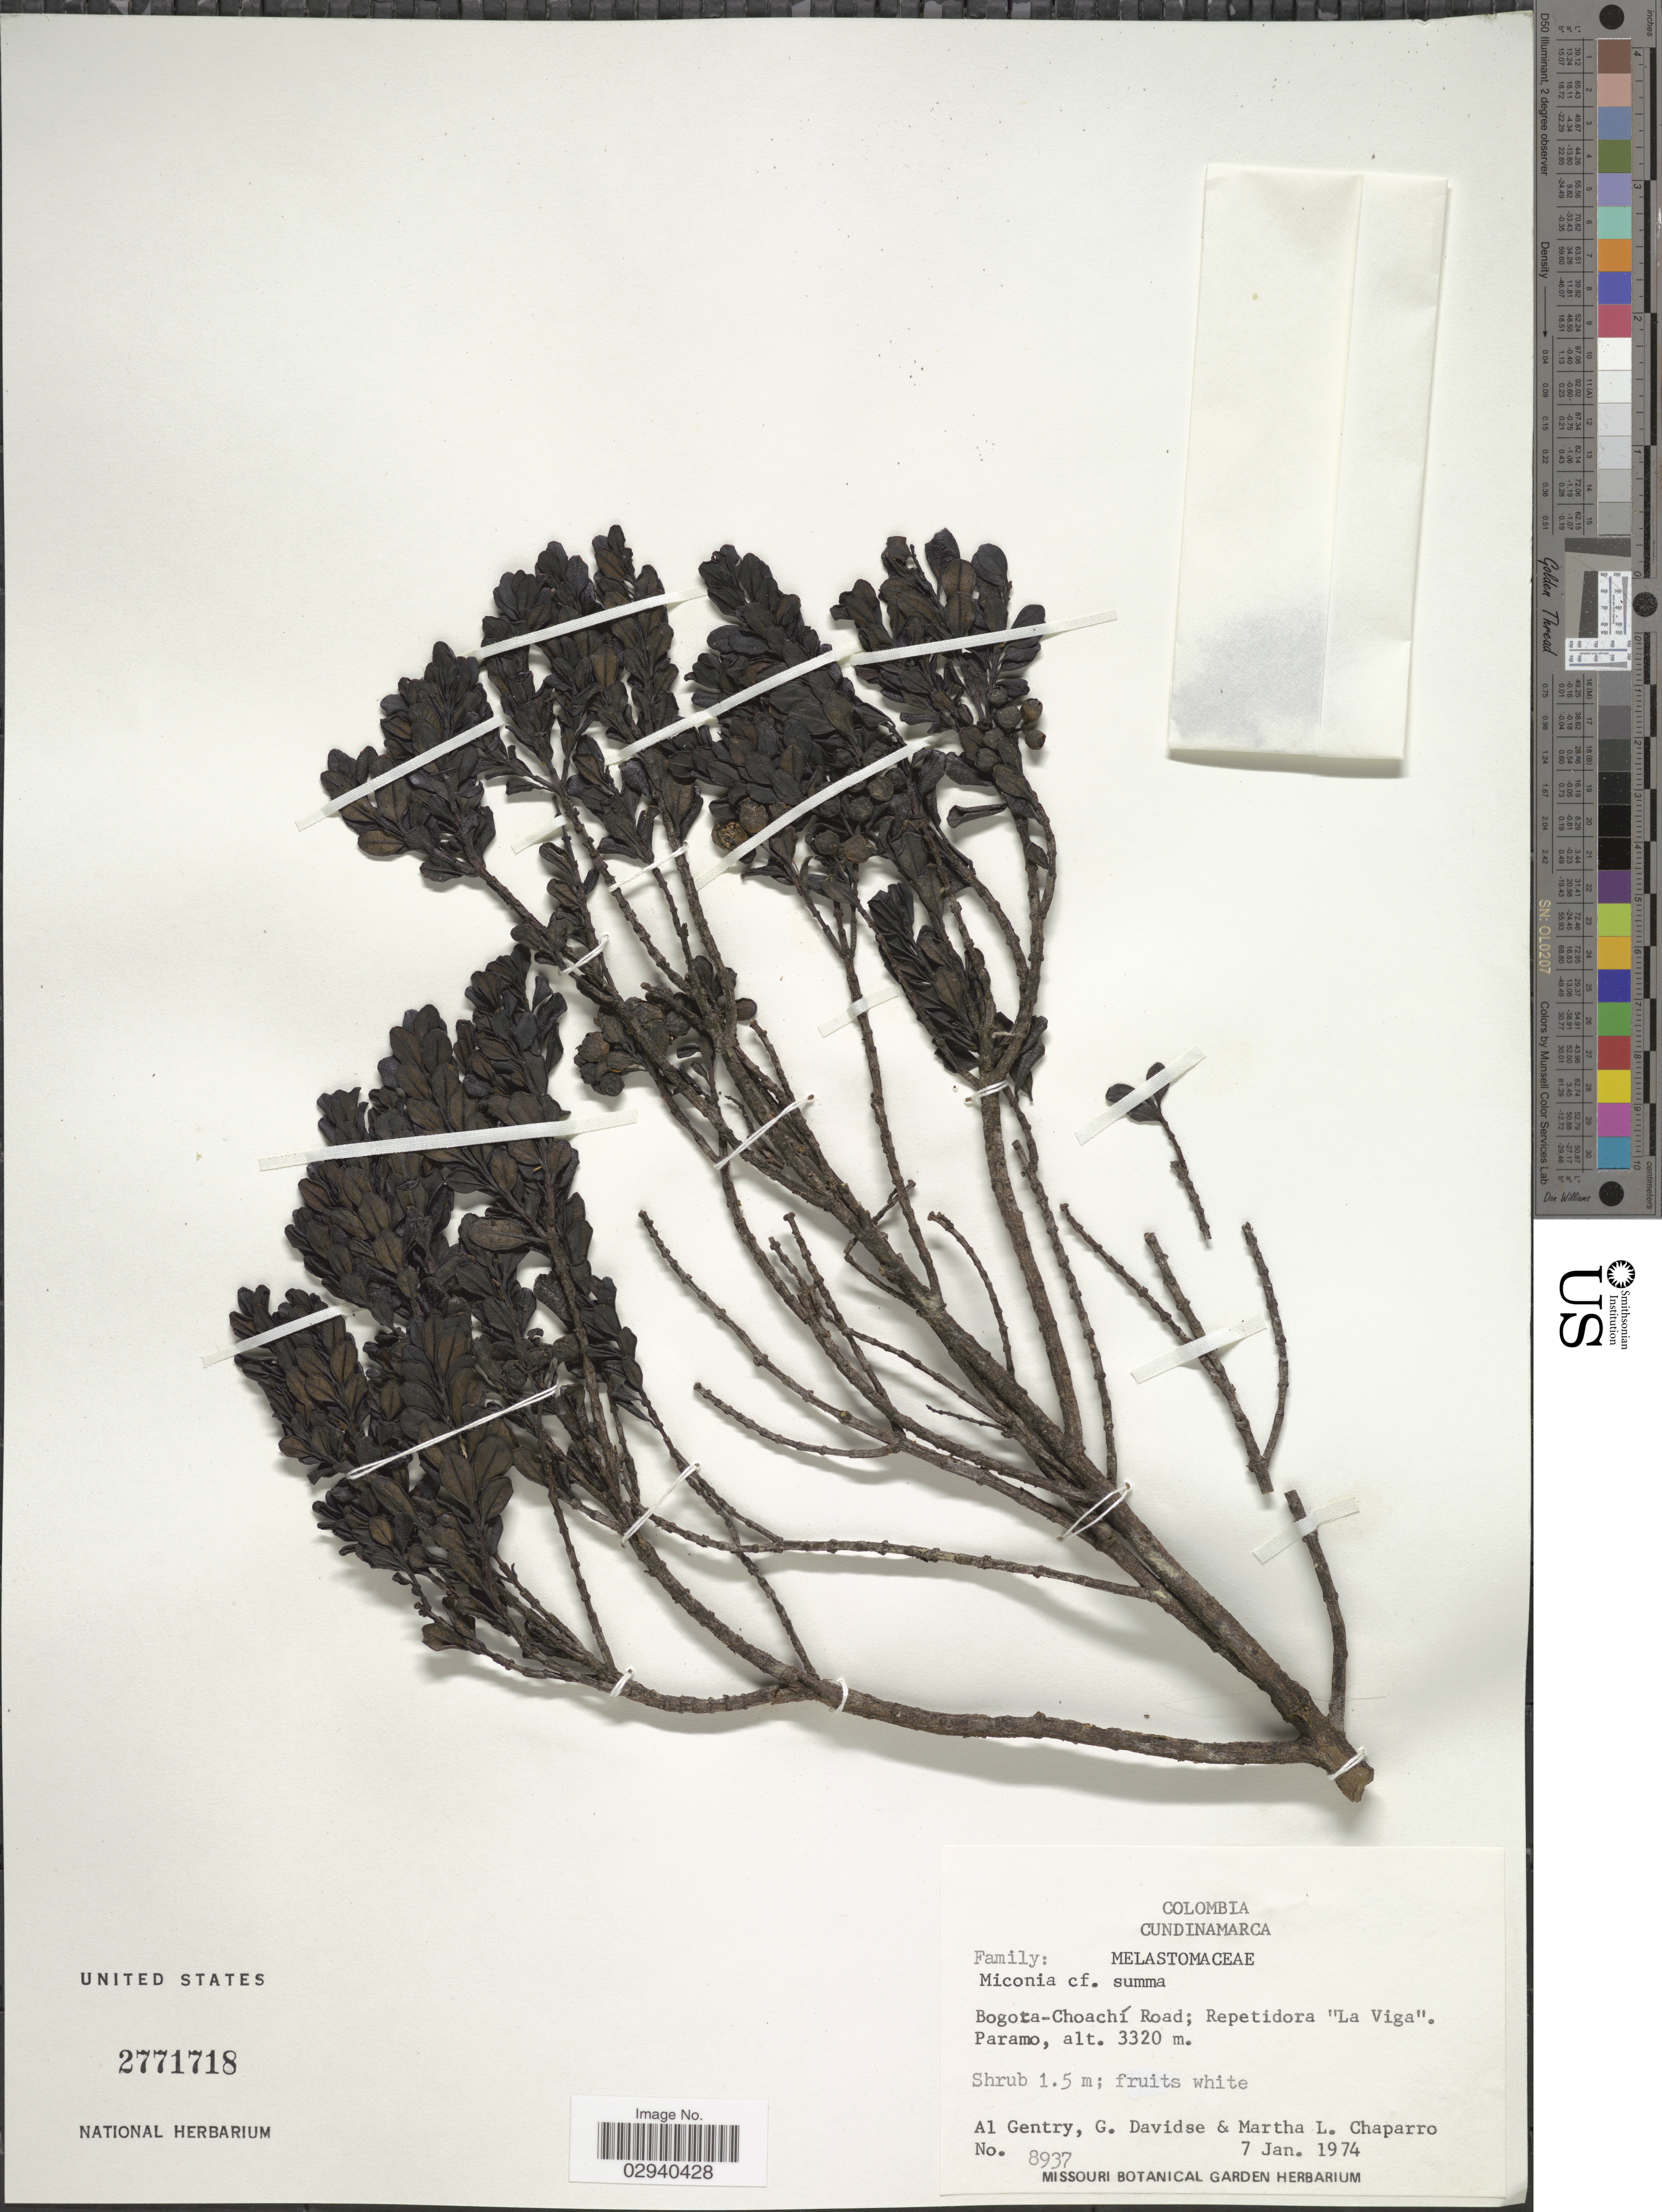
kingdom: Plantae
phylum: Tracheophyta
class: Magnoliopsida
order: Myrtales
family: Melastomataceae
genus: Miconia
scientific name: Miconia ligustrina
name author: (Sw.) Triana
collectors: A. H. Gentry & G. Davidse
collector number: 8937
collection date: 1974-01-07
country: Colombia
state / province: Cundinamarca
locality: Bogota-Choachí Road: Repetidora "La Viga". Paramo.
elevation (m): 3320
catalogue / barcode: US 2771718